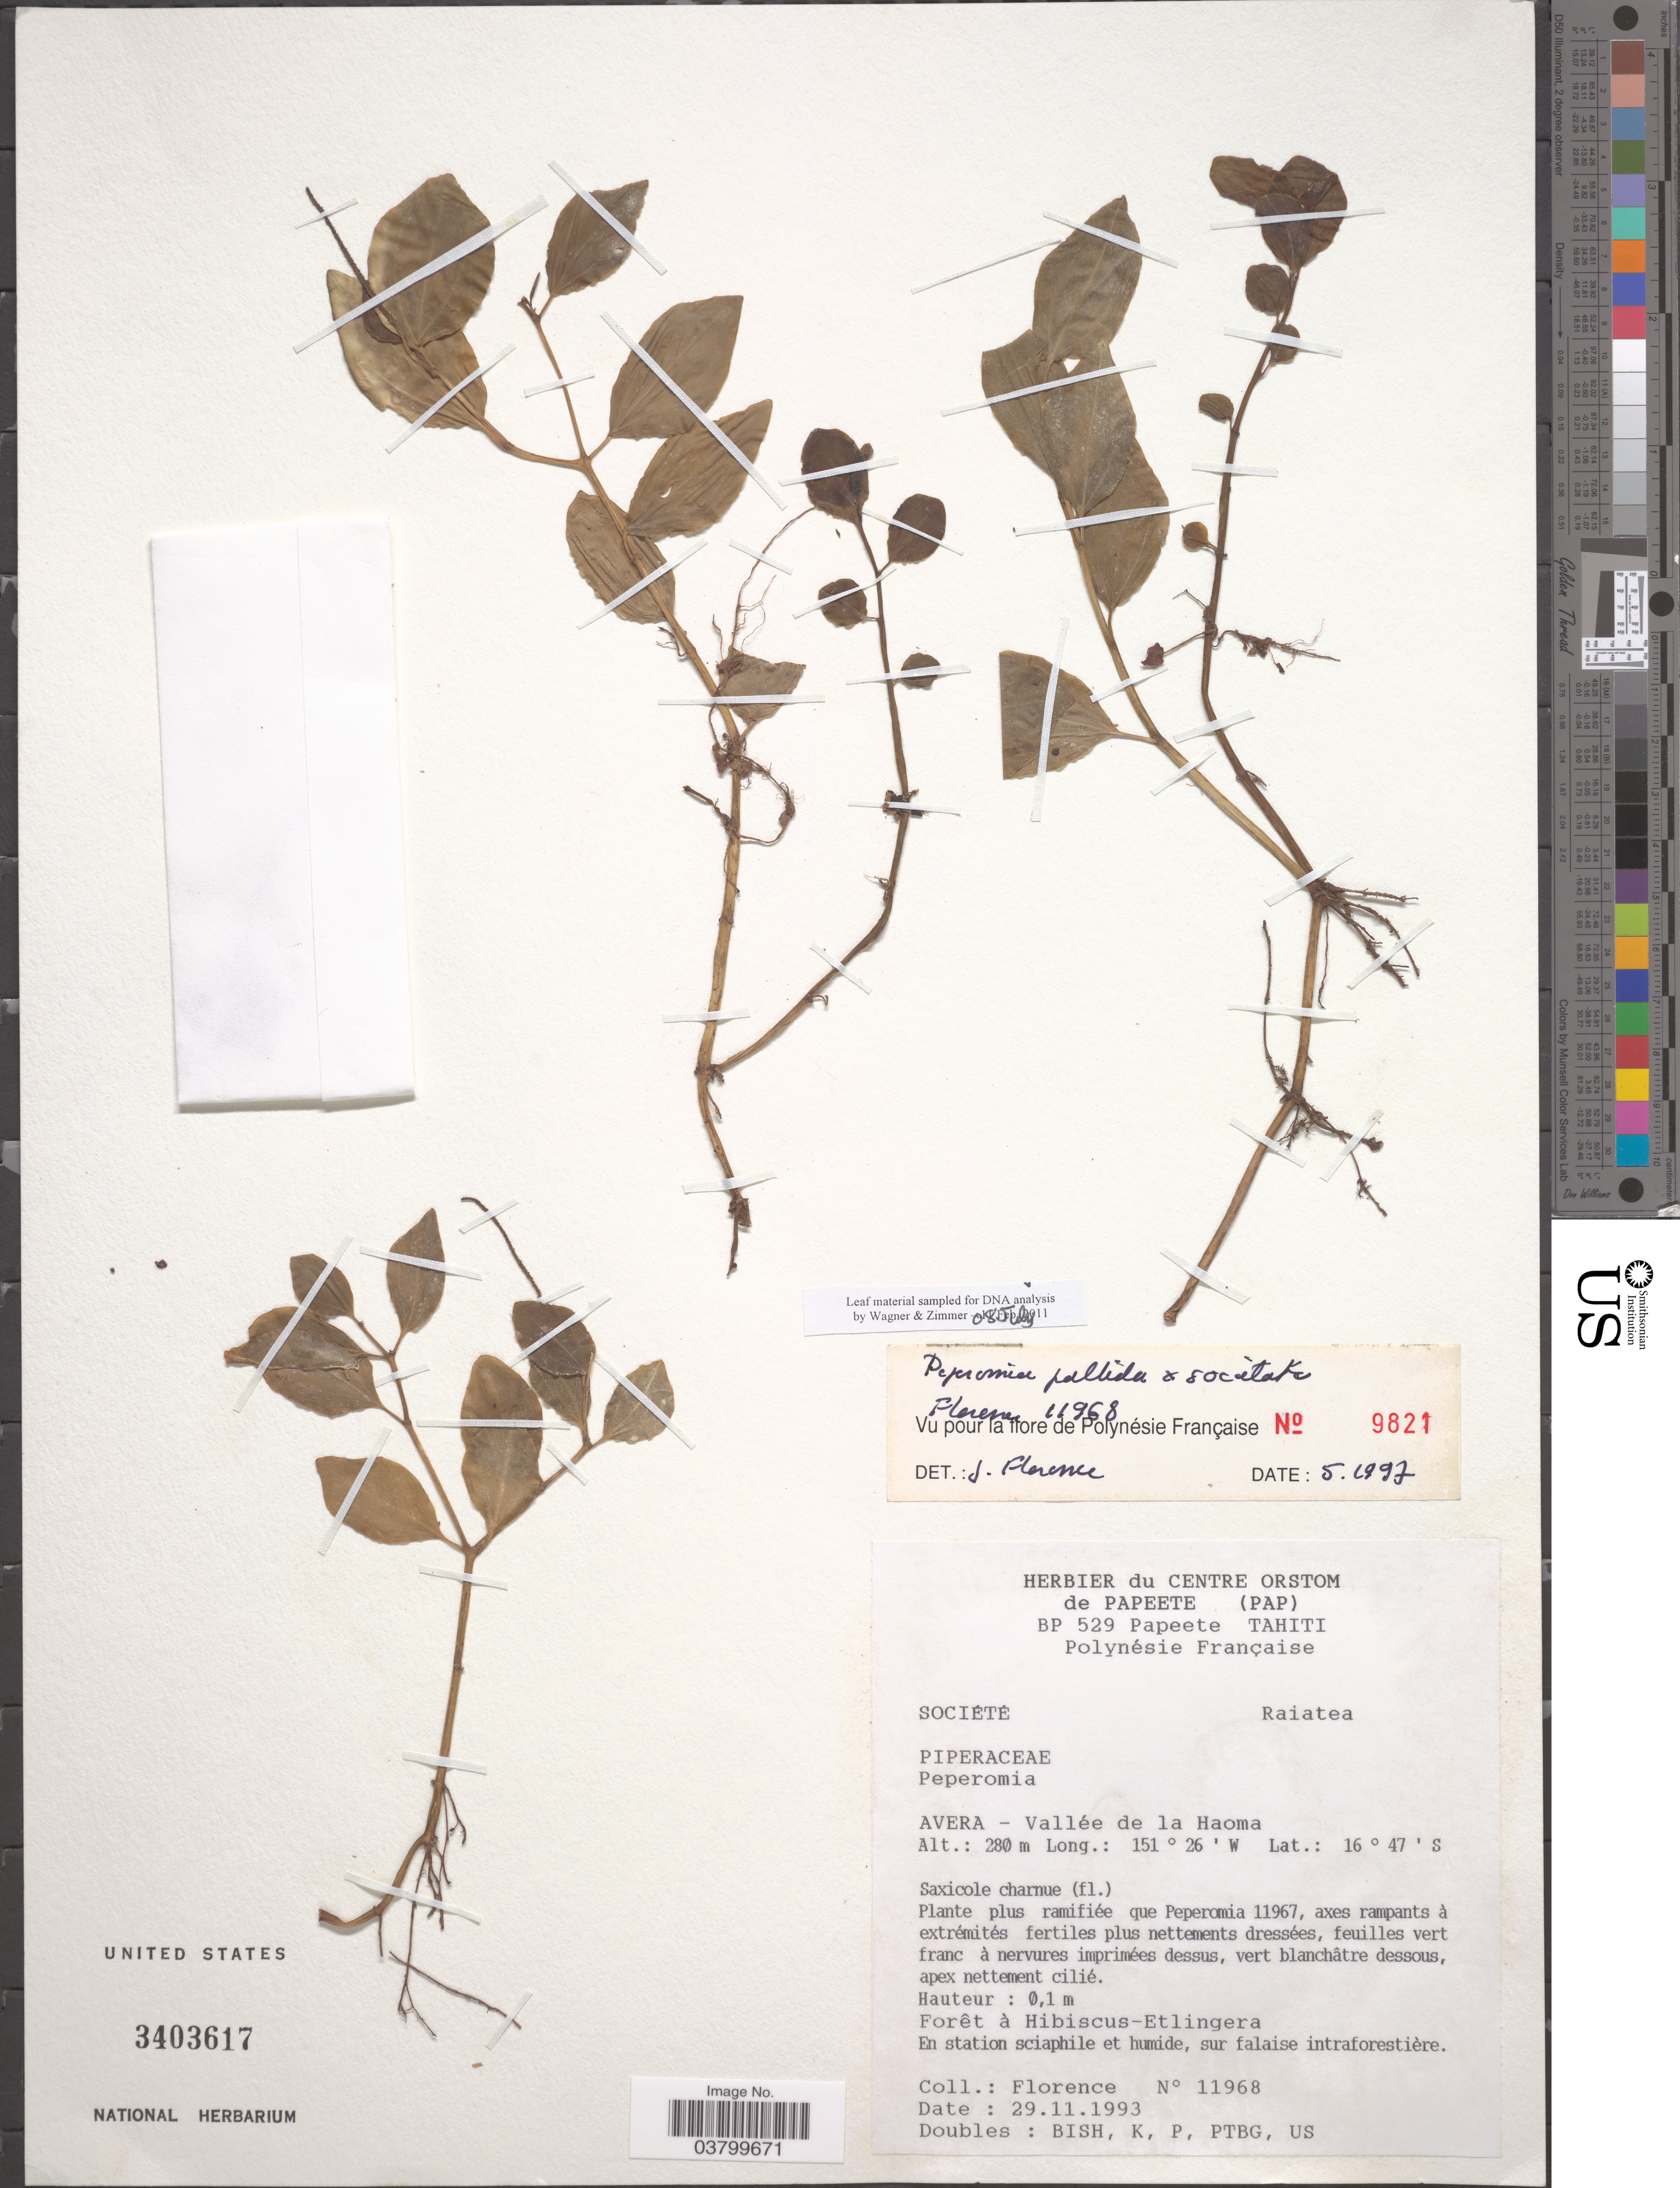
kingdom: Plantae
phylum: Tracheophyta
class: Magnoliopsida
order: Piperales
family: Piperaceae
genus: Peperomia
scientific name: Peperomia pallida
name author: (G. Forst.) Dietr.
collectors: -. Florence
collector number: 11968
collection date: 1993-11-29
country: French Polynesia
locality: Société. Raiatea. Avera - Vallée de la Haoma.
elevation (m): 280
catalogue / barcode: US 3403617